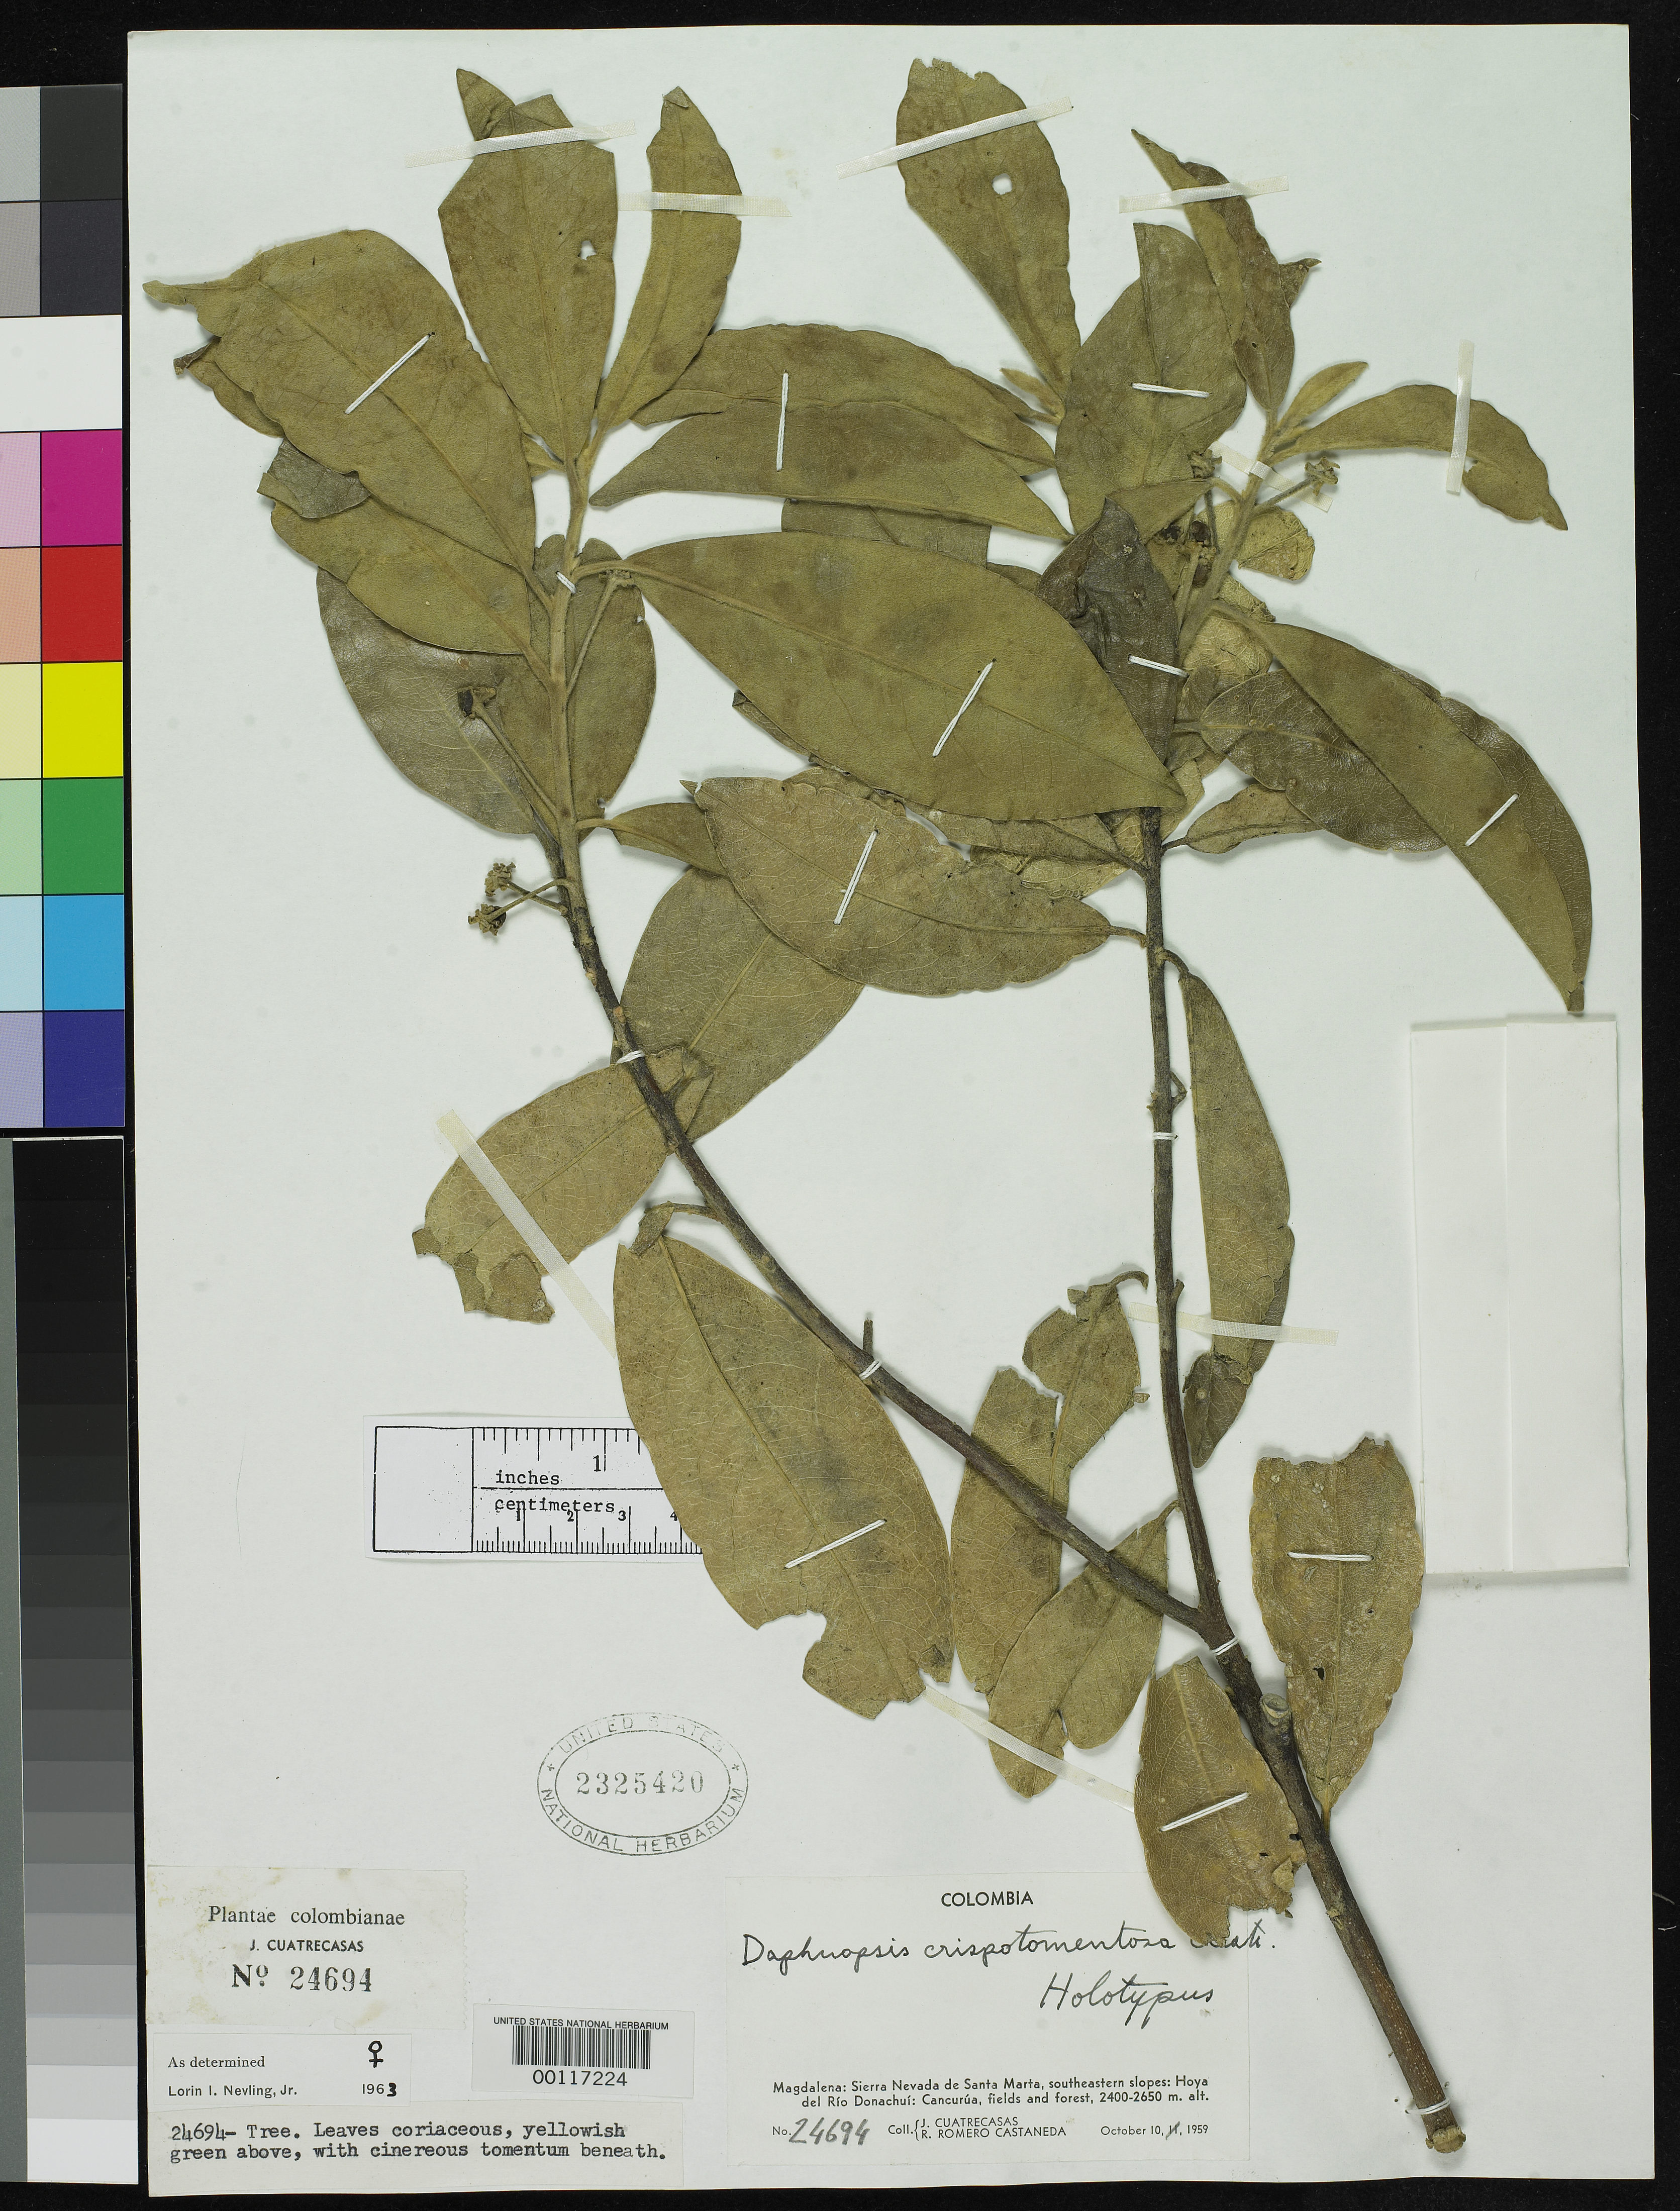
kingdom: Plantae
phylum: Tracheophyta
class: Magnoliopsida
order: Malvales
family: Thymelaeaceae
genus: Daphnopsis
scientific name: Daphnopsis crispotomentosa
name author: Cuatrec.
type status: Holotype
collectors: J. Cuatrecasas & R. Romero Castañeda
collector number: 24694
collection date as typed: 10 Oct 1959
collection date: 1959-10-10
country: Colombia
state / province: Magdalena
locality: Sierra Nevada de Santa Marta; Hoya del Rio Donachui; Cancurua.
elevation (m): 2400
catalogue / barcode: US 2325420